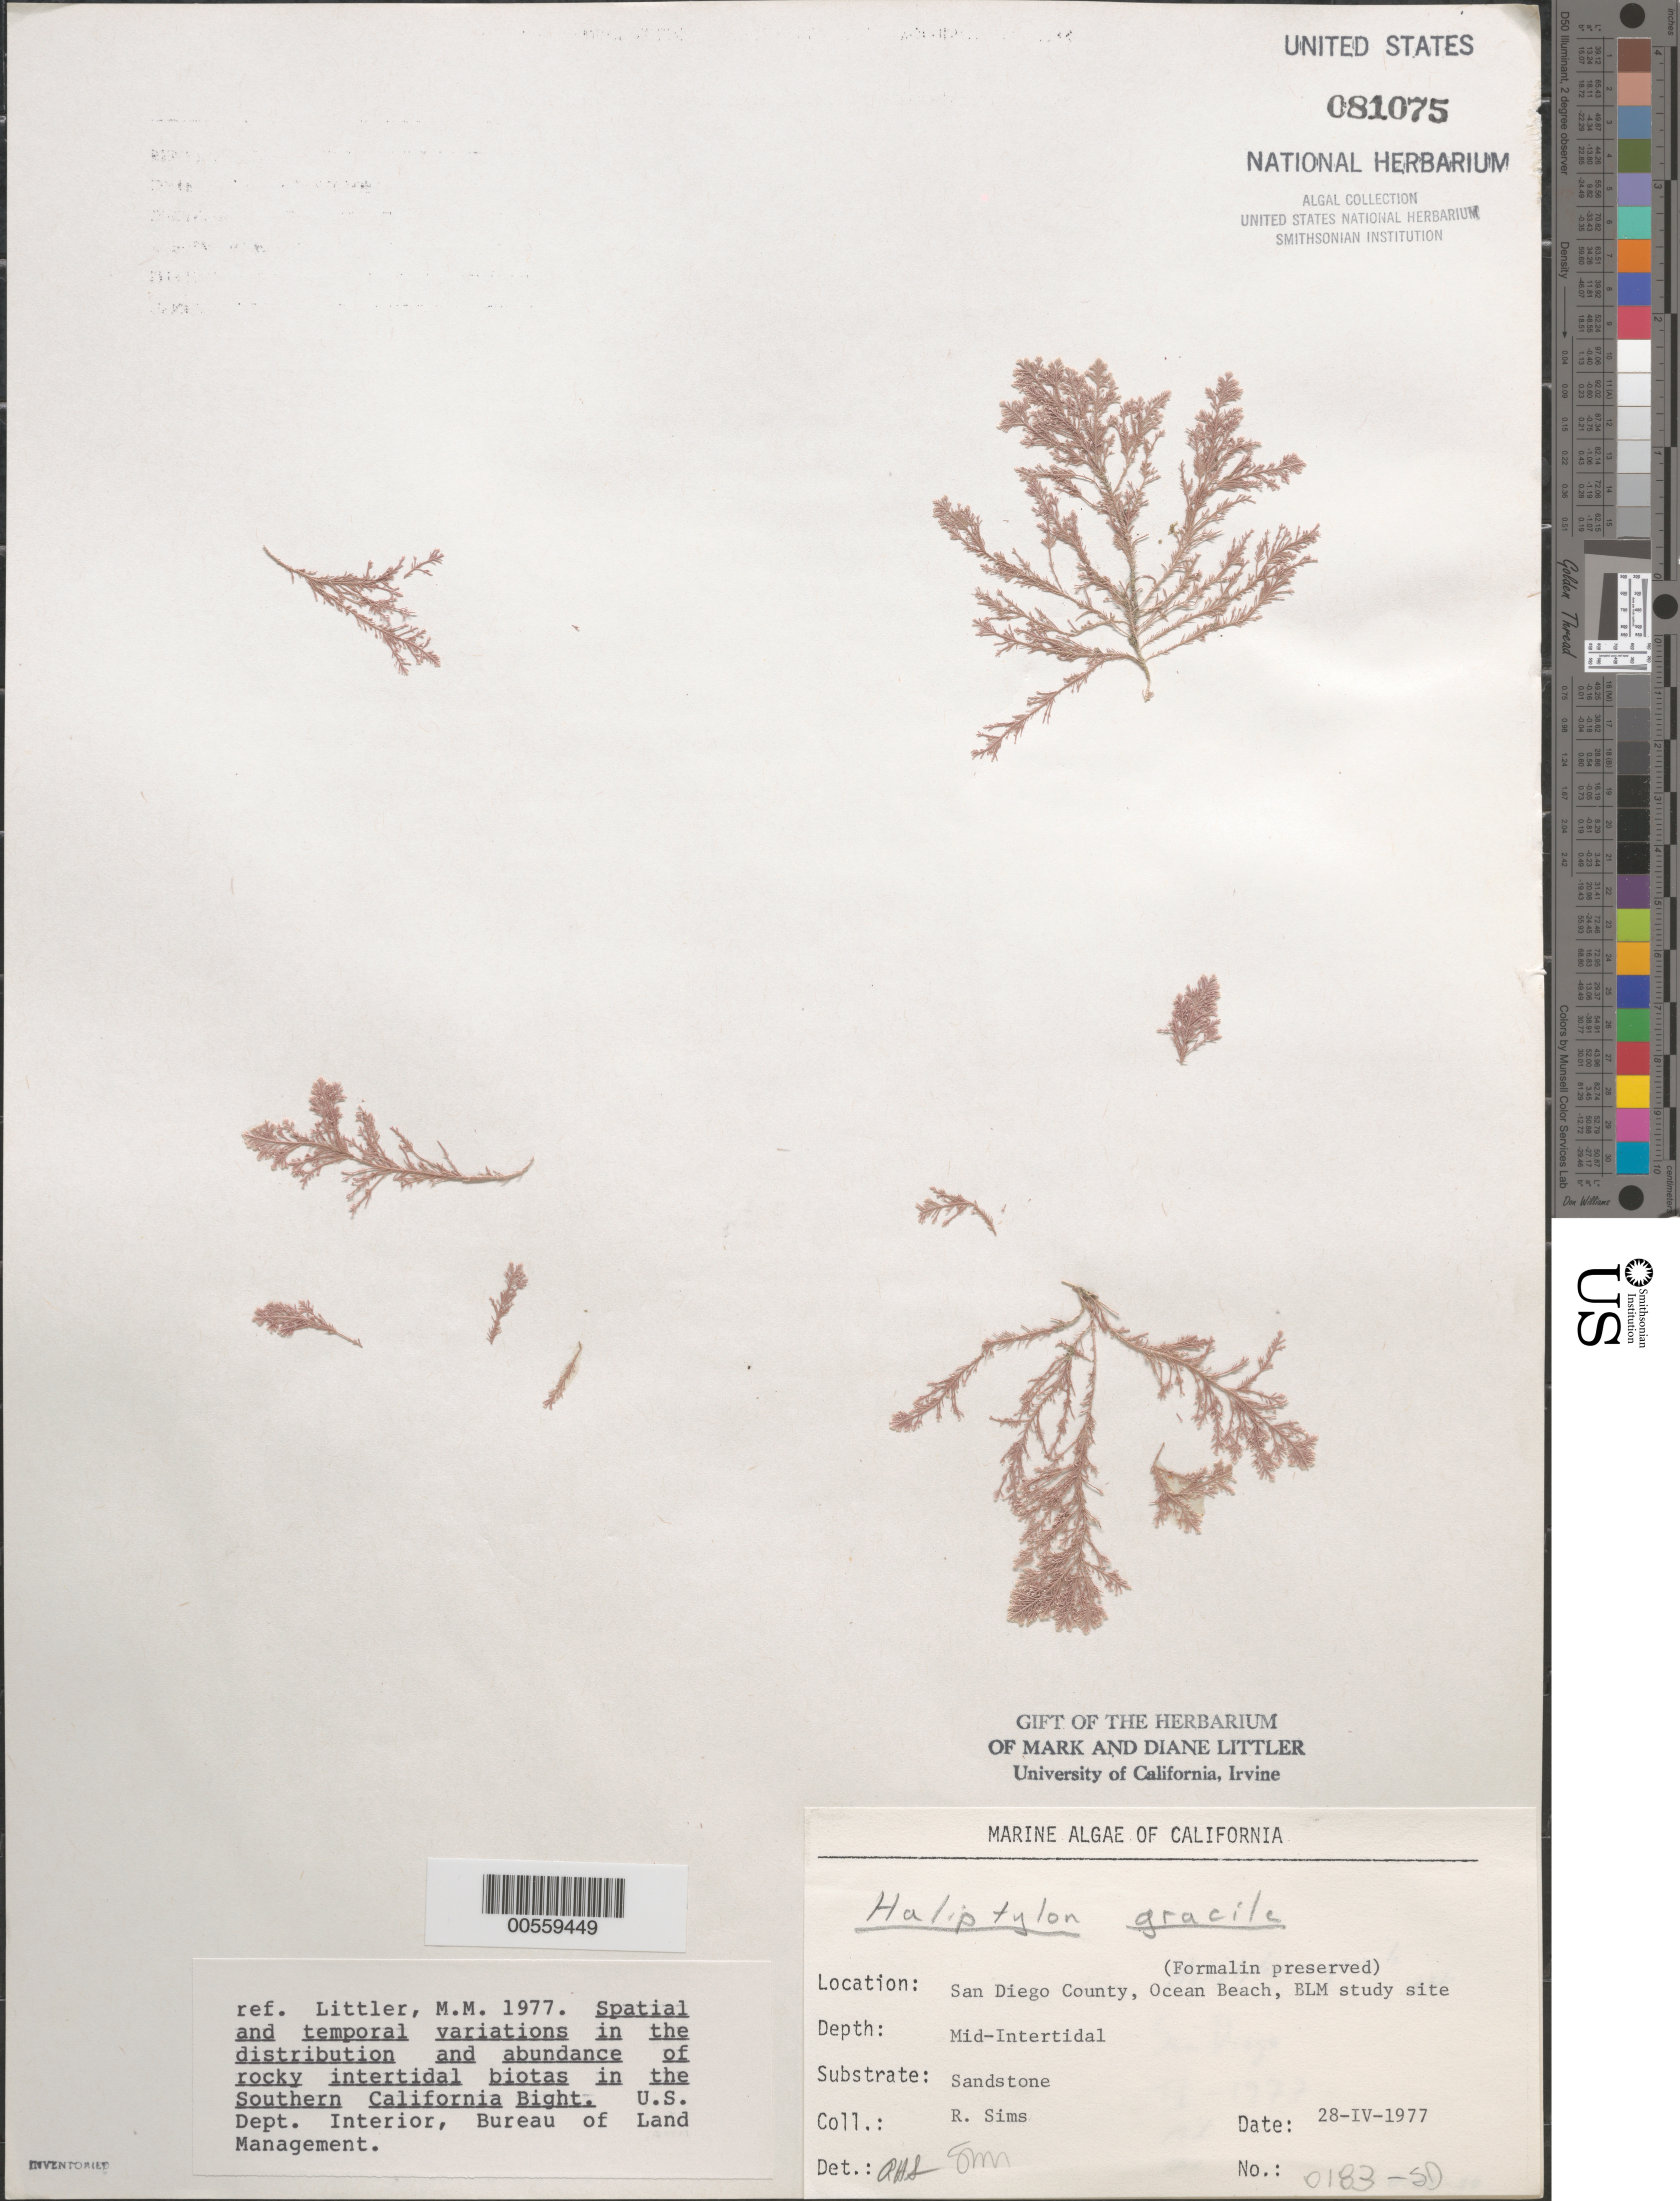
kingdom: Plantae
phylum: Rhodophyta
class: Florideophyceae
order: Corallinales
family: Corallinaceae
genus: Jania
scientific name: Jania rosea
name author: (Lam.) Decne.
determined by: Algae name updating Project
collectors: R. H. Sims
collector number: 0183-sd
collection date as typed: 28 Apr 1977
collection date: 1977-04-28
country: United States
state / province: California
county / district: San Diego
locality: End of Del Monte Street, Ocean Beach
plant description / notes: BLM-SOCALBIGHT Rocky Intertidal Survey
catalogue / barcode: US 81075